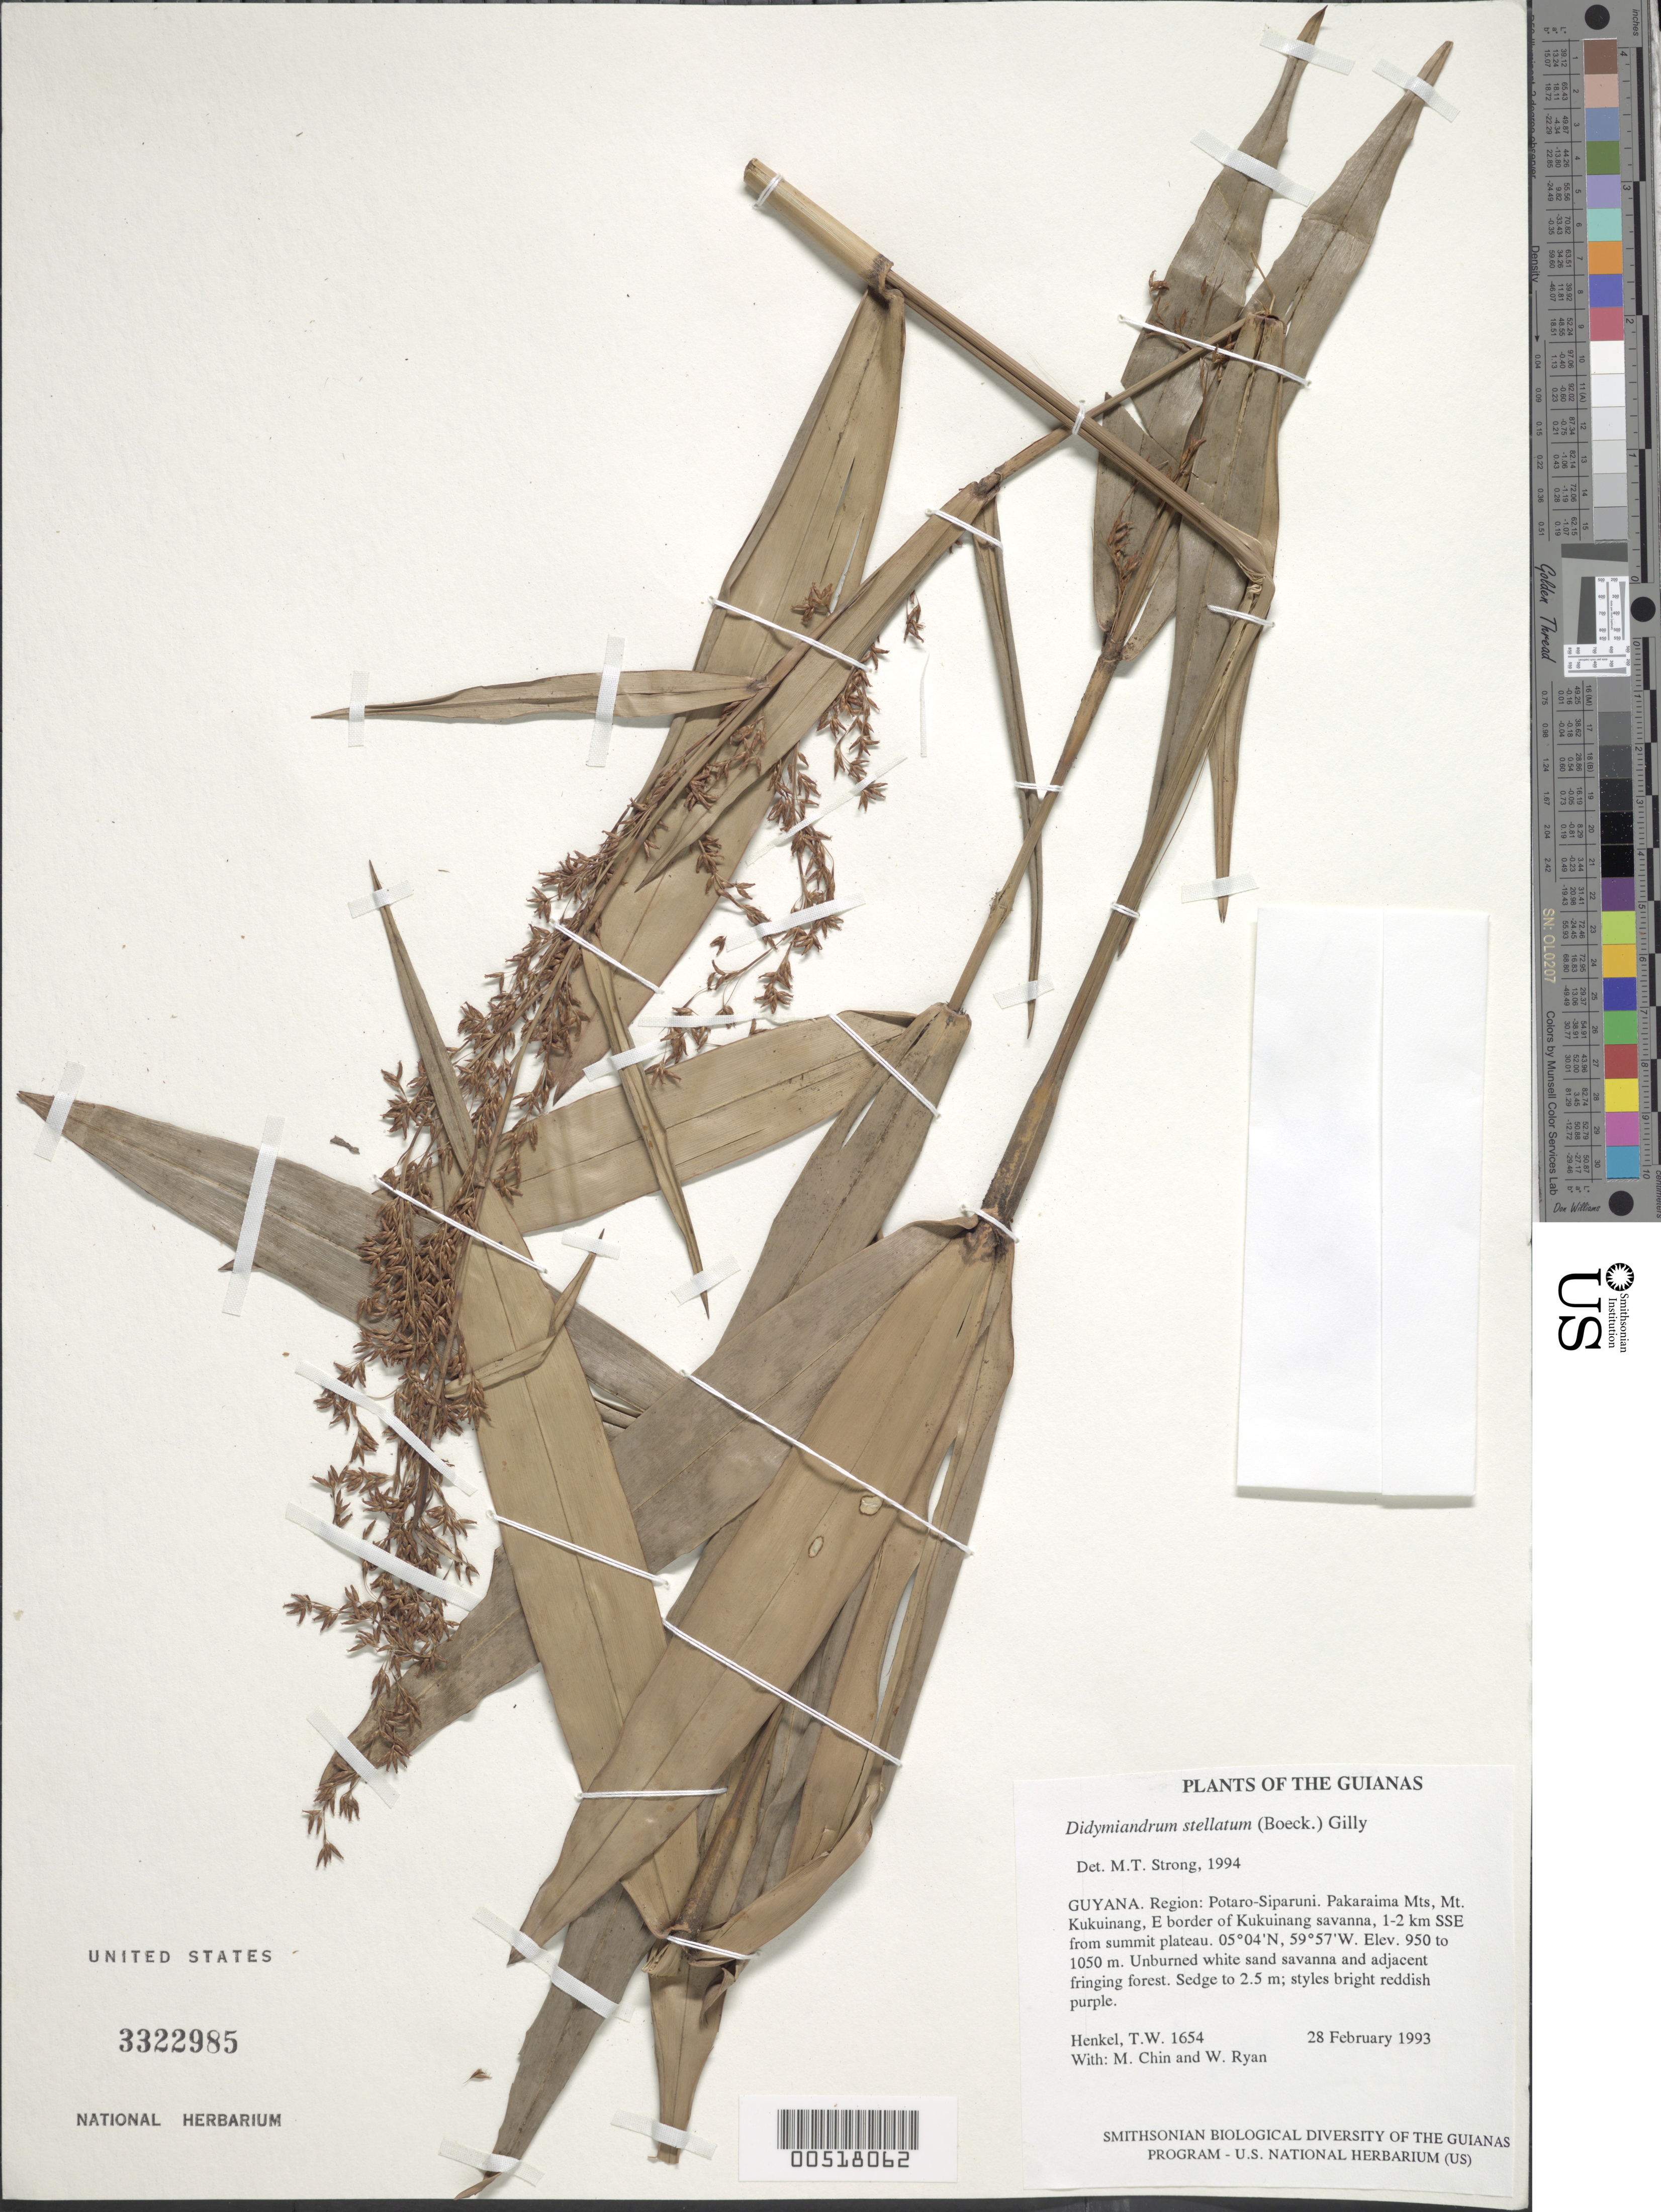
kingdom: Plantae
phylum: Tracheophyta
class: Liliopsida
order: Poales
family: Cyperaceae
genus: Didymiandrum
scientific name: Didymiandrum stellatum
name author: (Boeckeler) Gilly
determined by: Strong, M. T., (US), Smithsonian Institution - National Museum of Natural History (UNITED STATES)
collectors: T. Henkel, M. Chin & W. Ryan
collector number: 1654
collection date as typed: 28 February 1993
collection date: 1993-02-28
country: Guyana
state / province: Potaro-Siparuni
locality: Pakaraima Mts, Mt. Kukuinang, E border of Kukuinang savanna, 1-2 km SSE from summit plateau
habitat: Unburned white sand savanna and adjacent fringing forest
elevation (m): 950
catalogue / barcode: US 3322985